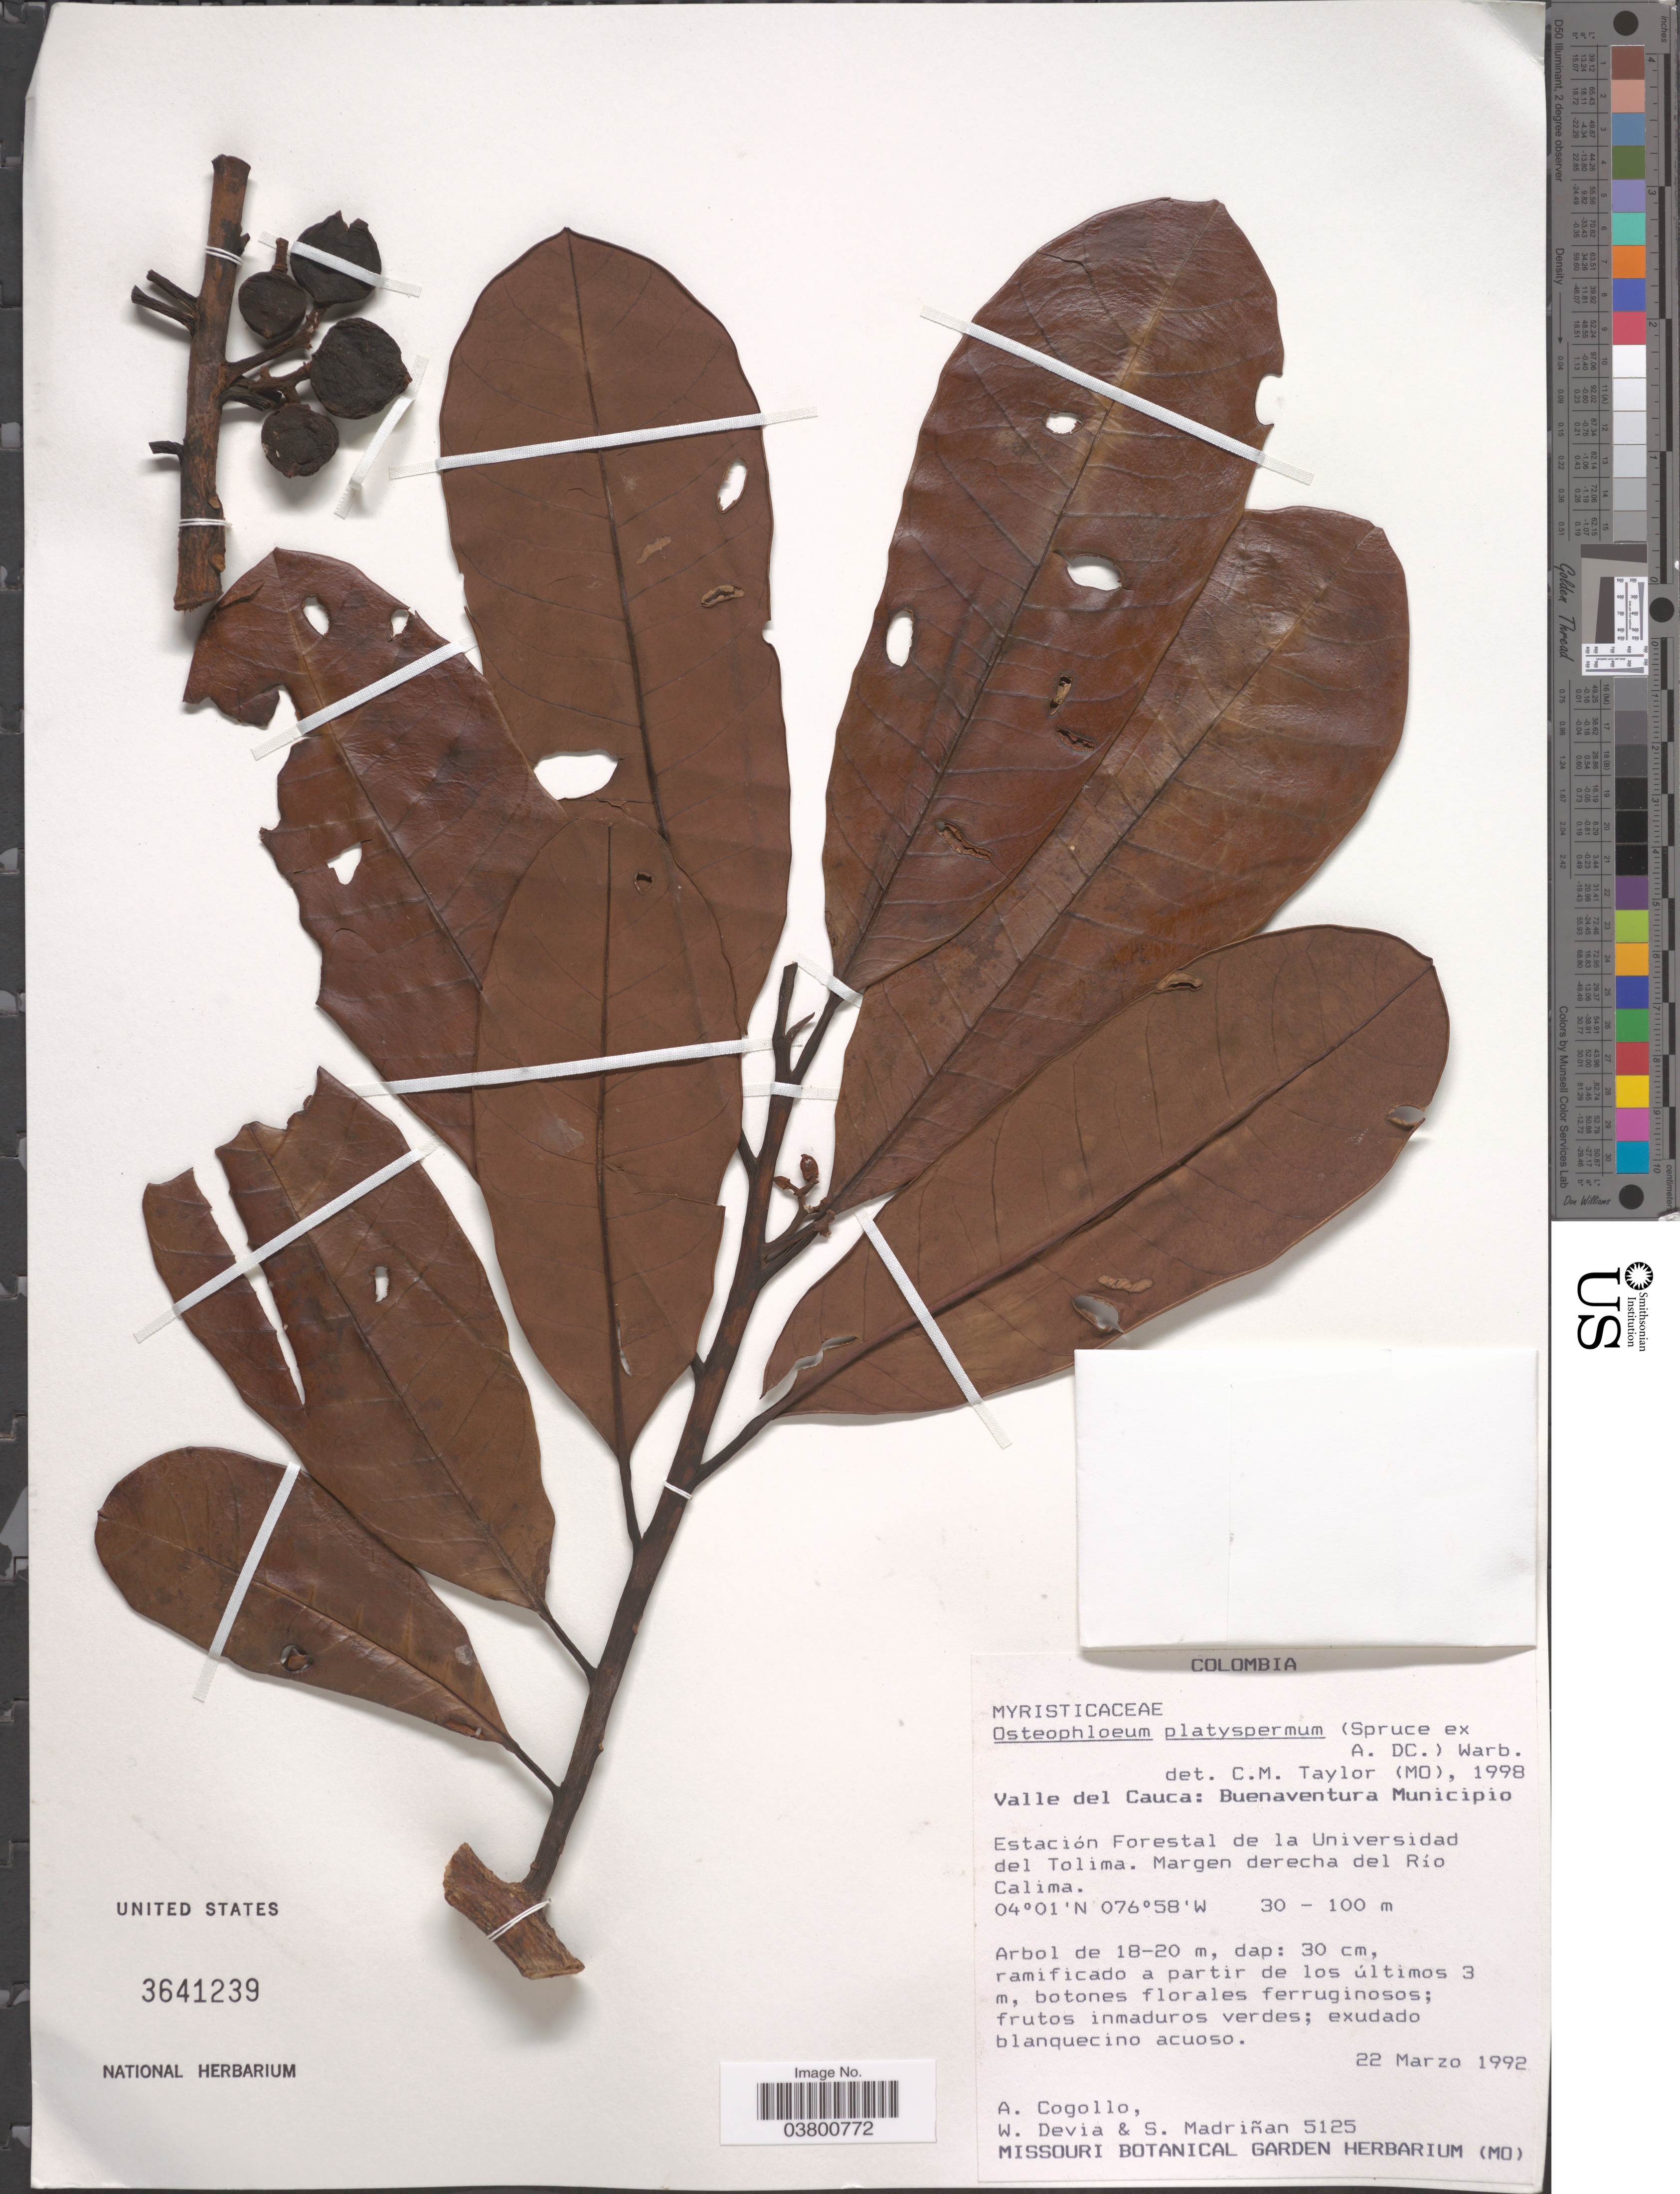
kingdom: Plantae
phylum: Tracheophyta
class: Magnoliopsida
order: Magnoliales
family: Myristicaceae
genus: Osteophloeum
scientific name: Osteophloeum platyspermum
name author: (A. DC.) Warb.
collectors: A. Cogollo, W. Devia & S. Madriñán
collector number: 5125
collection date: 1992-03-22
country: Colombia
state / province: Valle del Cauca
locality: Buenaventura Municipio. Estación Forestal de la Universidad del Tolima. Margen derecha del Río Calima.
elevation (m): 30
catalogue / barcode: US 3641239